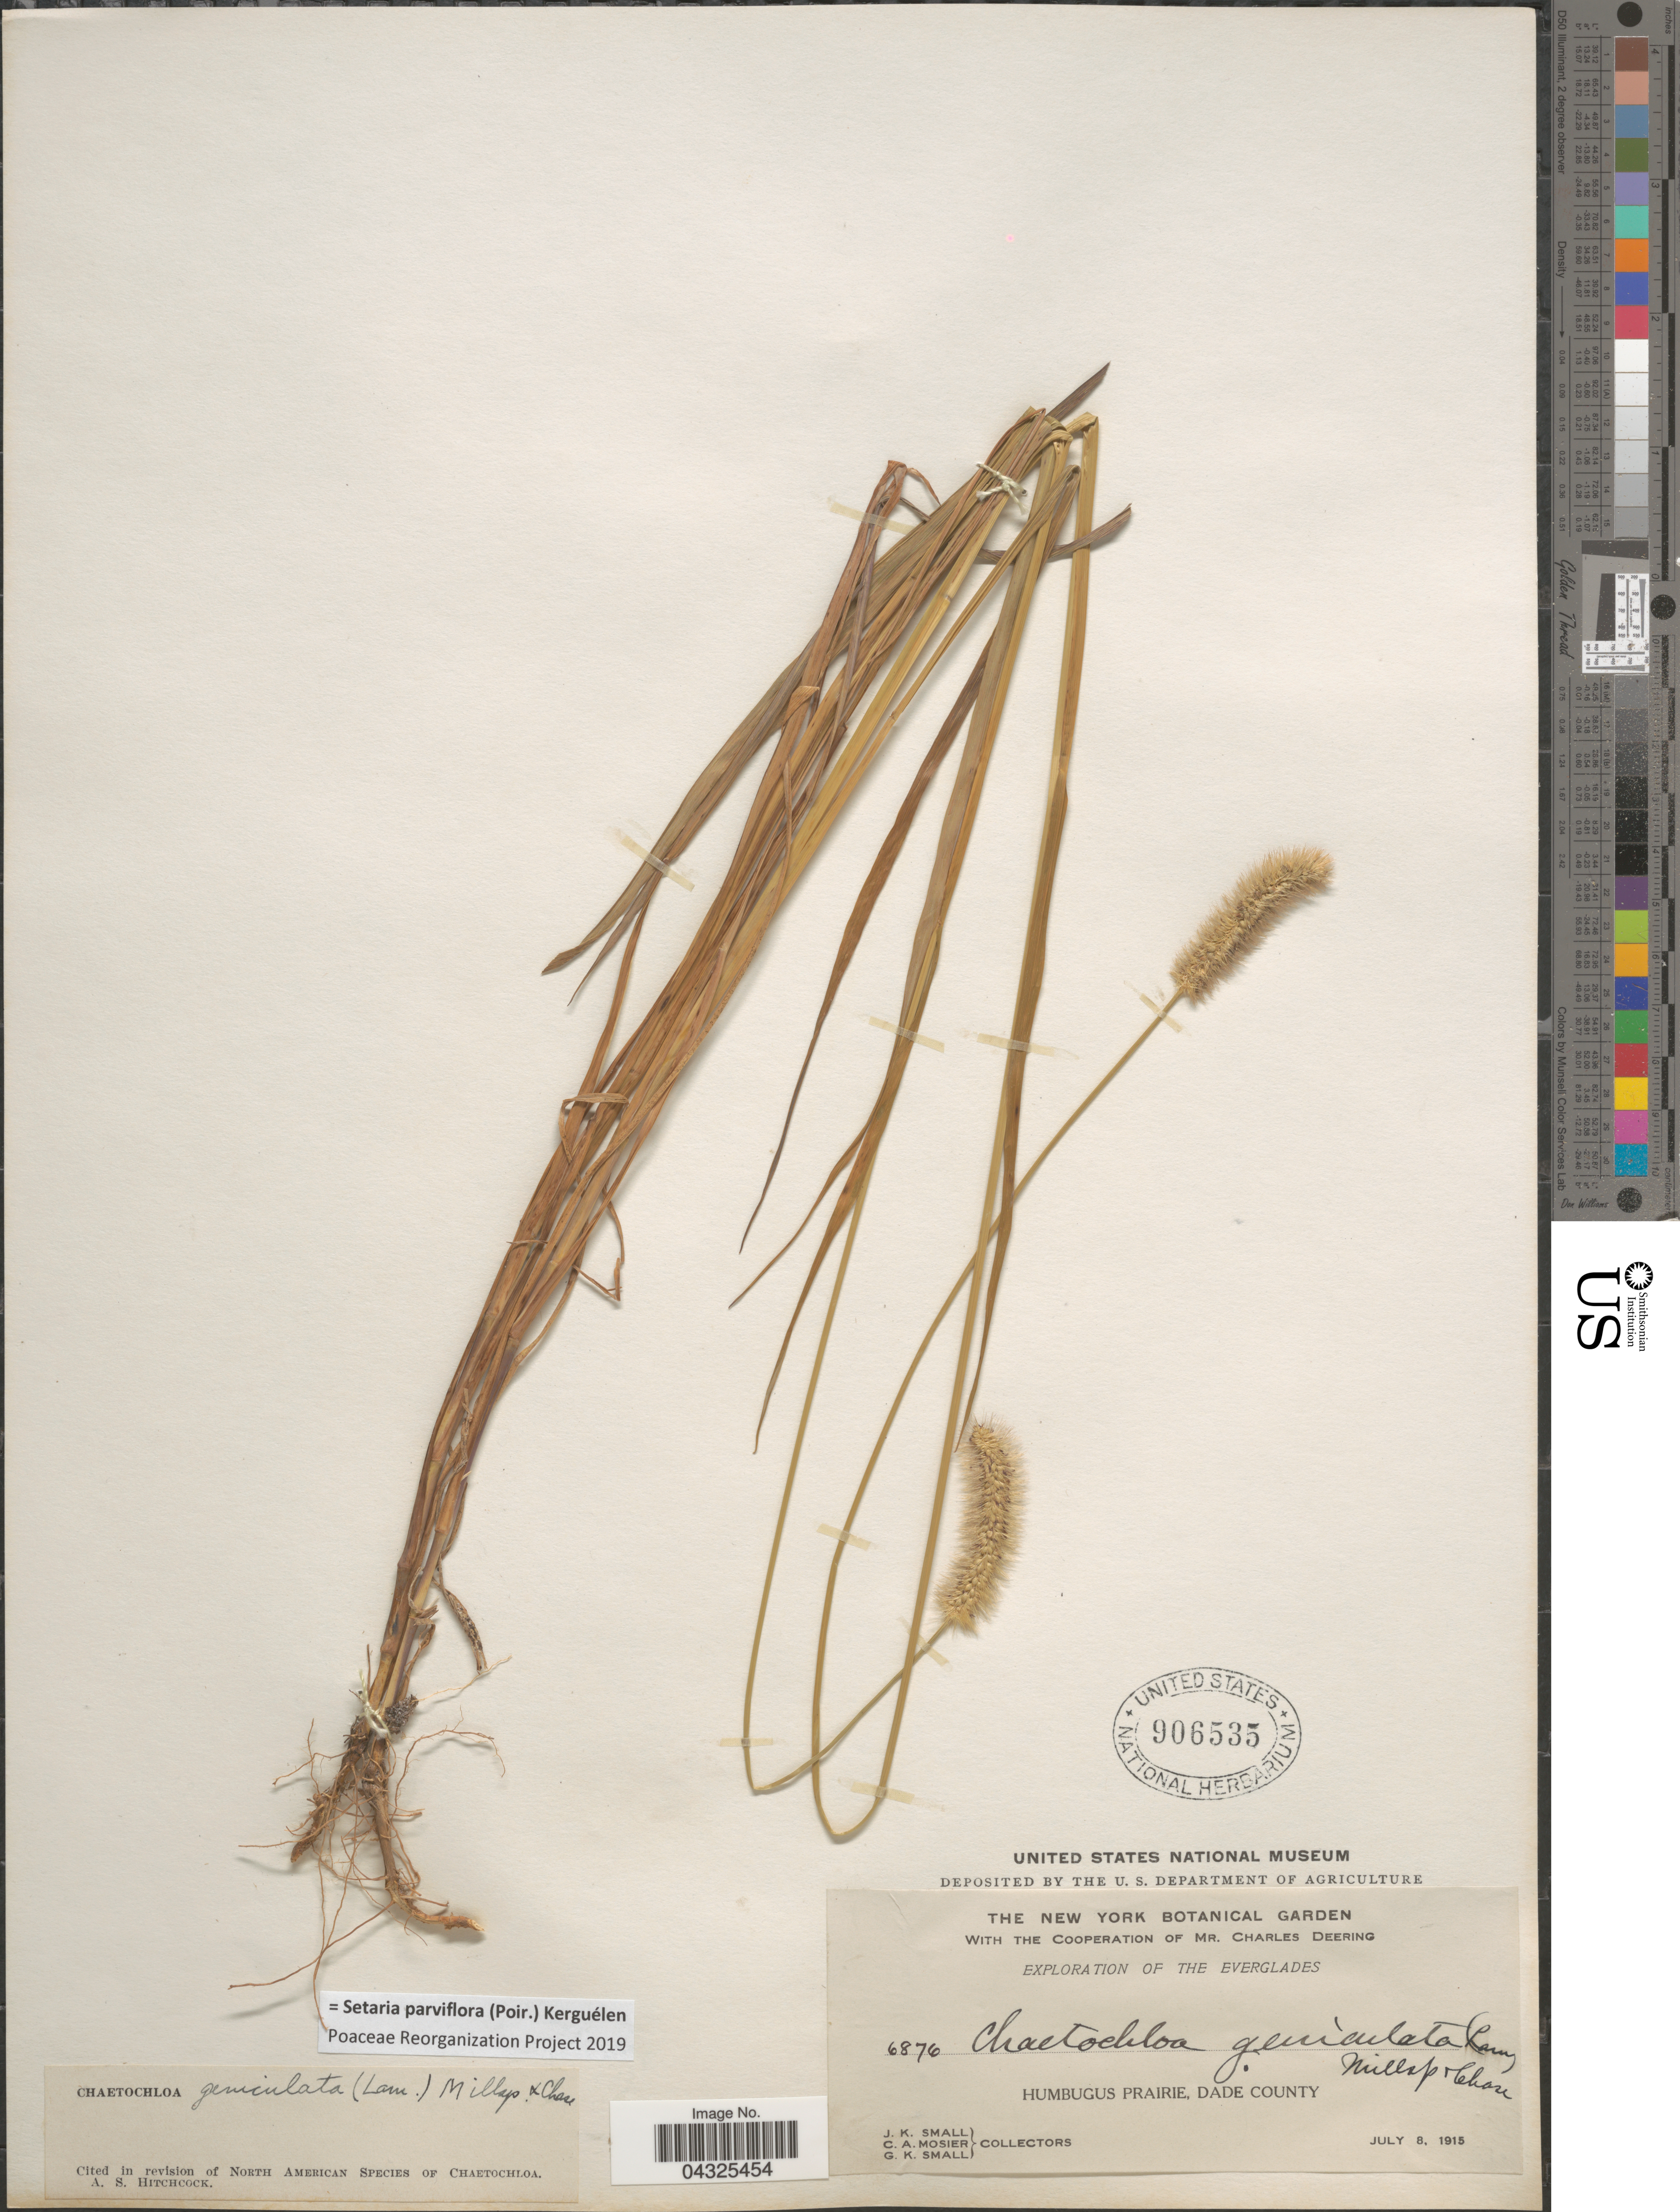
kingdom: Plantae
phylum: Tracheophyta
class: Liliopsida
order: Poales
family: Poaceae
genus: Setaria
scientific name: Setaria parviflora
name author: (Poir.) Kerguélen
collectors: J. K. Small, C. A. Mosier & G. K. Small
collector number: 6876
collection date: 1915-07-08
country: United States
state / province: Florida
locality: Exploration of the Everglades. Humbugus Prairie, Dade County.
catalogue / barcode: US 906535